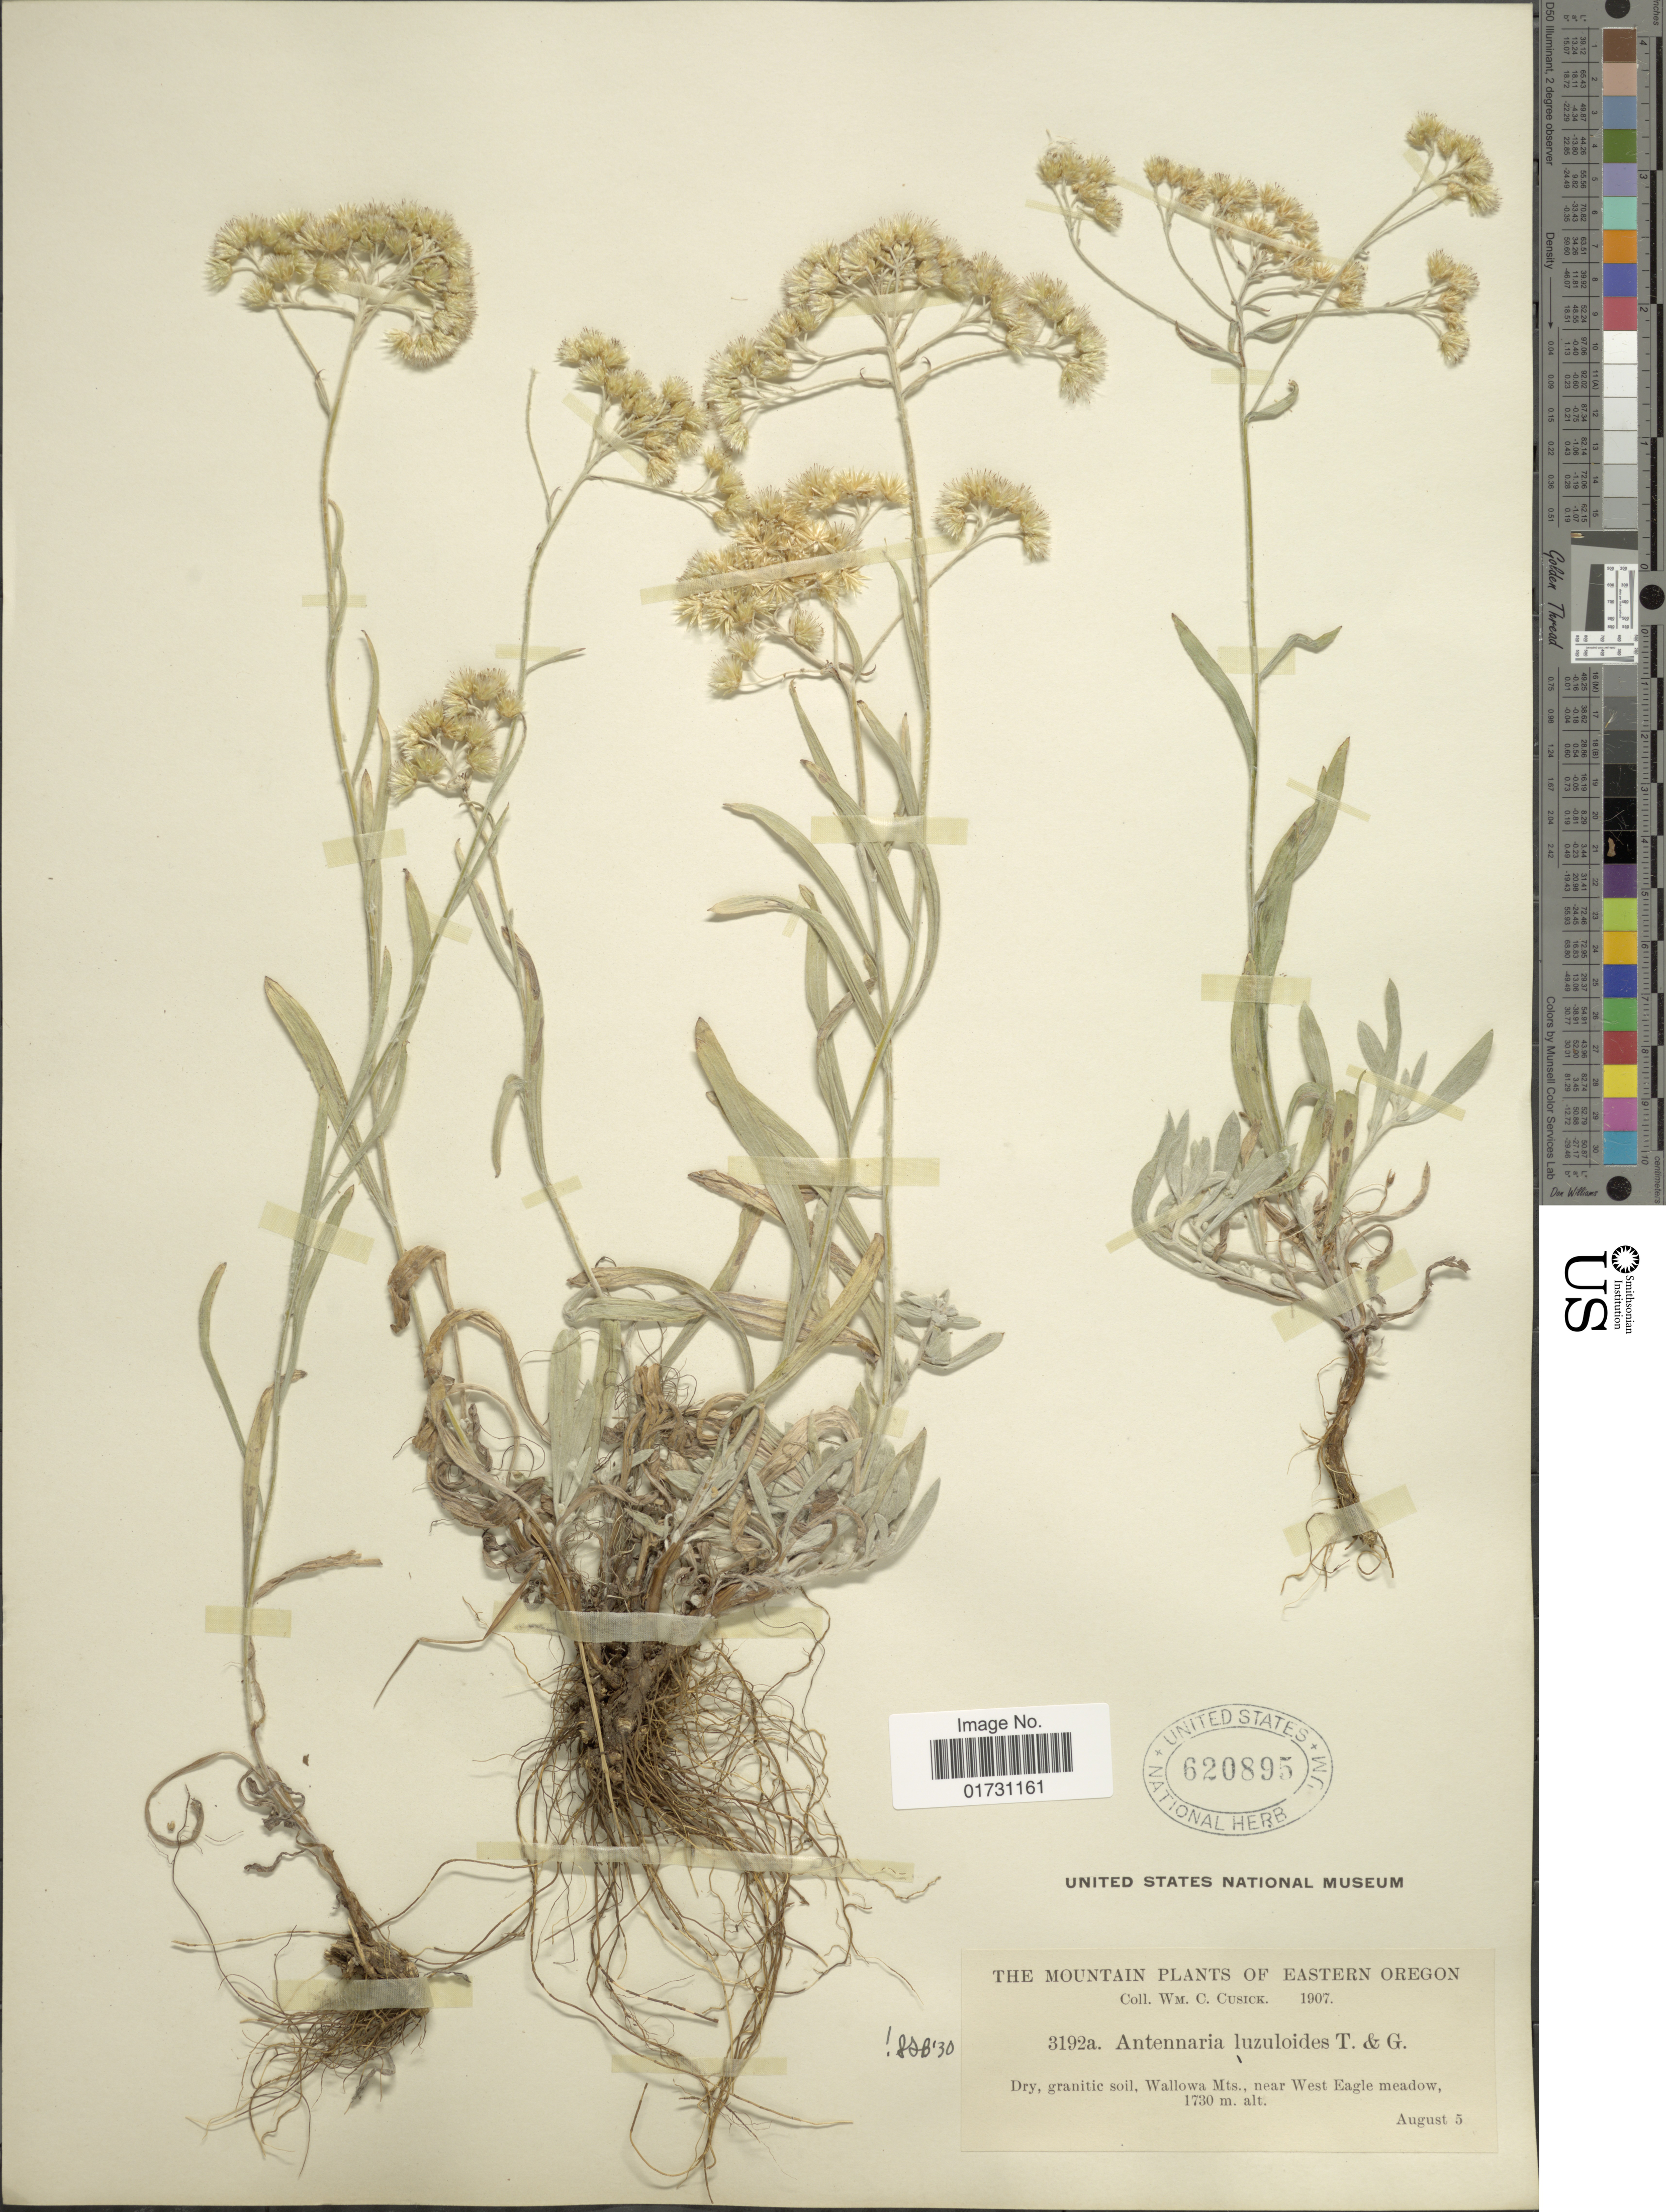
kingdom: Plantae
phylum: Tracheophyta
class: Magnoliopsida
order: Asterales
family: Asteraceae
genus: Antennaria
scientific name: Antennaria luzuloides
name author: Torr. & A. Gray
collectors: W. C. Cusick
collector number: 3192a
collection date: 1907-08-05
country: United States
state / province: Oregon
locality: Eastern Oregon, Dry, granitic soil, Wallowa Mts., near West Eagle meadow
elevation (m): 1730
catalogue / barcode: US 620895